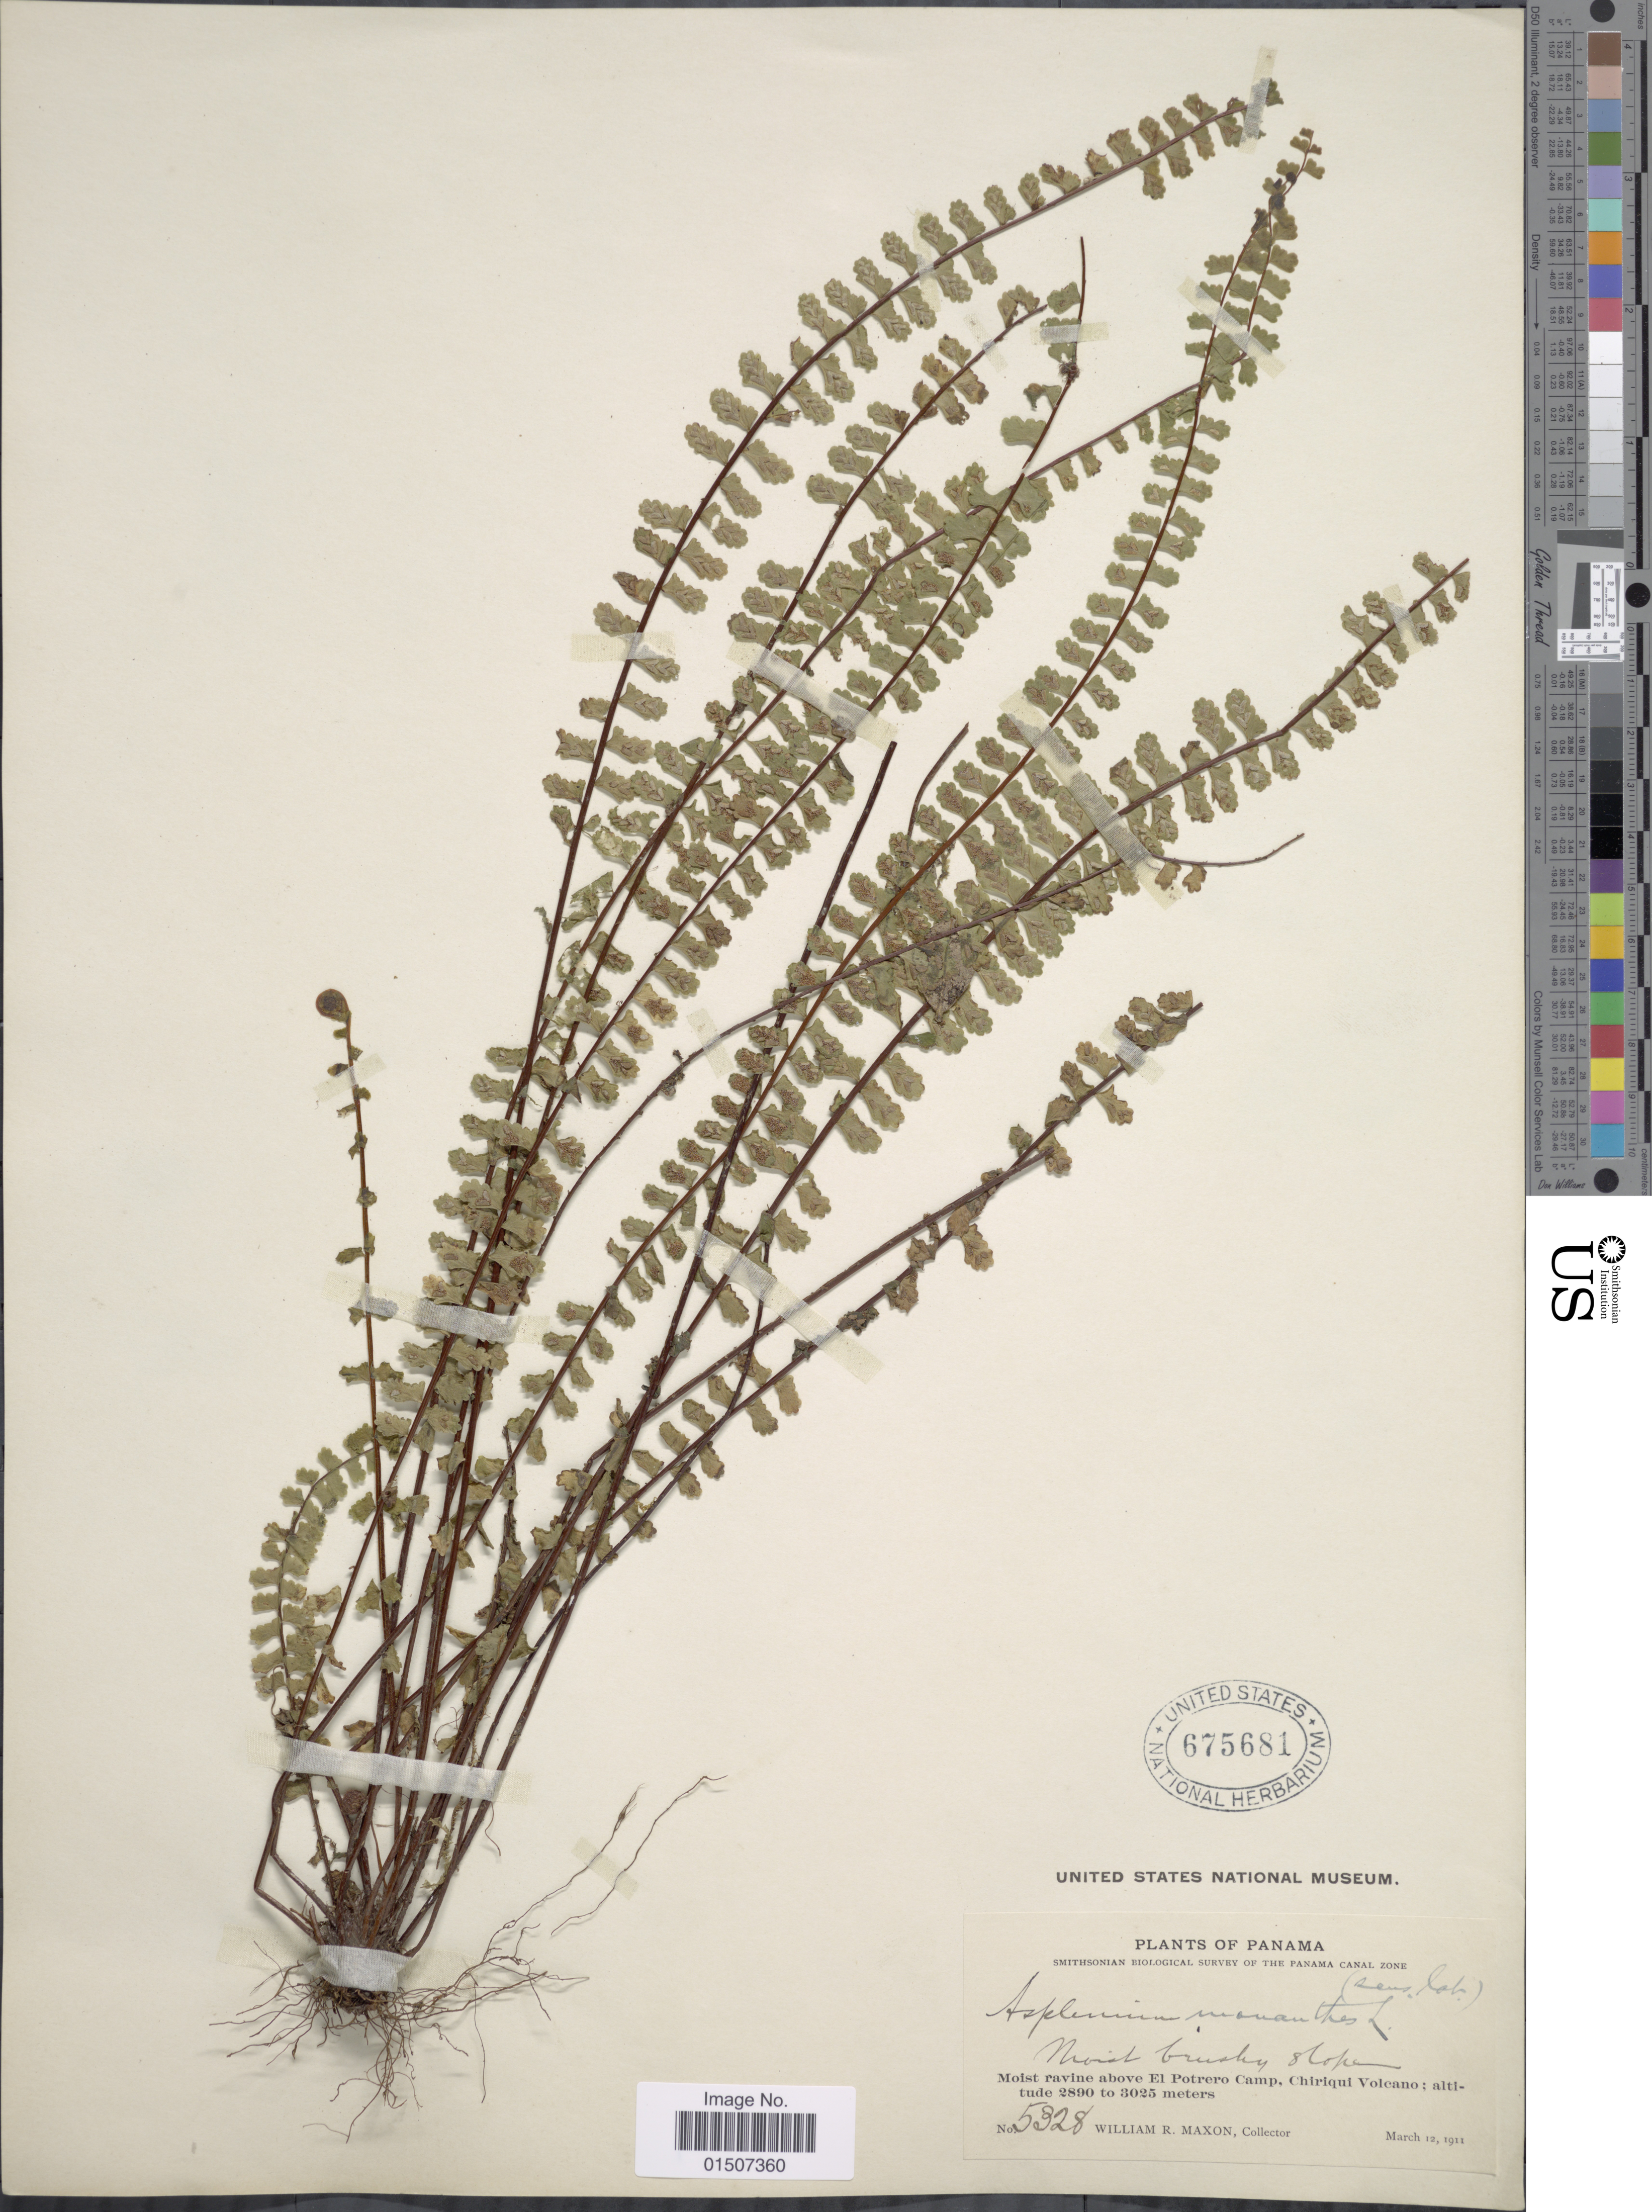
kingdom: Plantae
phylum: Tracheophyta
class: Polypodiopsida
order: Polypodiales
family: Aspleniaceae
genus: Asplenium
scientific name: Asplenium polyphyllum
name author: Bertol.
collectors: W. R. Maxon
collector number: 5328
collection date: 1911-03-12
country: Panama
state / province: Chiriqui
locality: Moist ravine above El Potrero Camp, Chiriqui Volcano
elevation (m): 2890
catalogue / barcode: US 675681